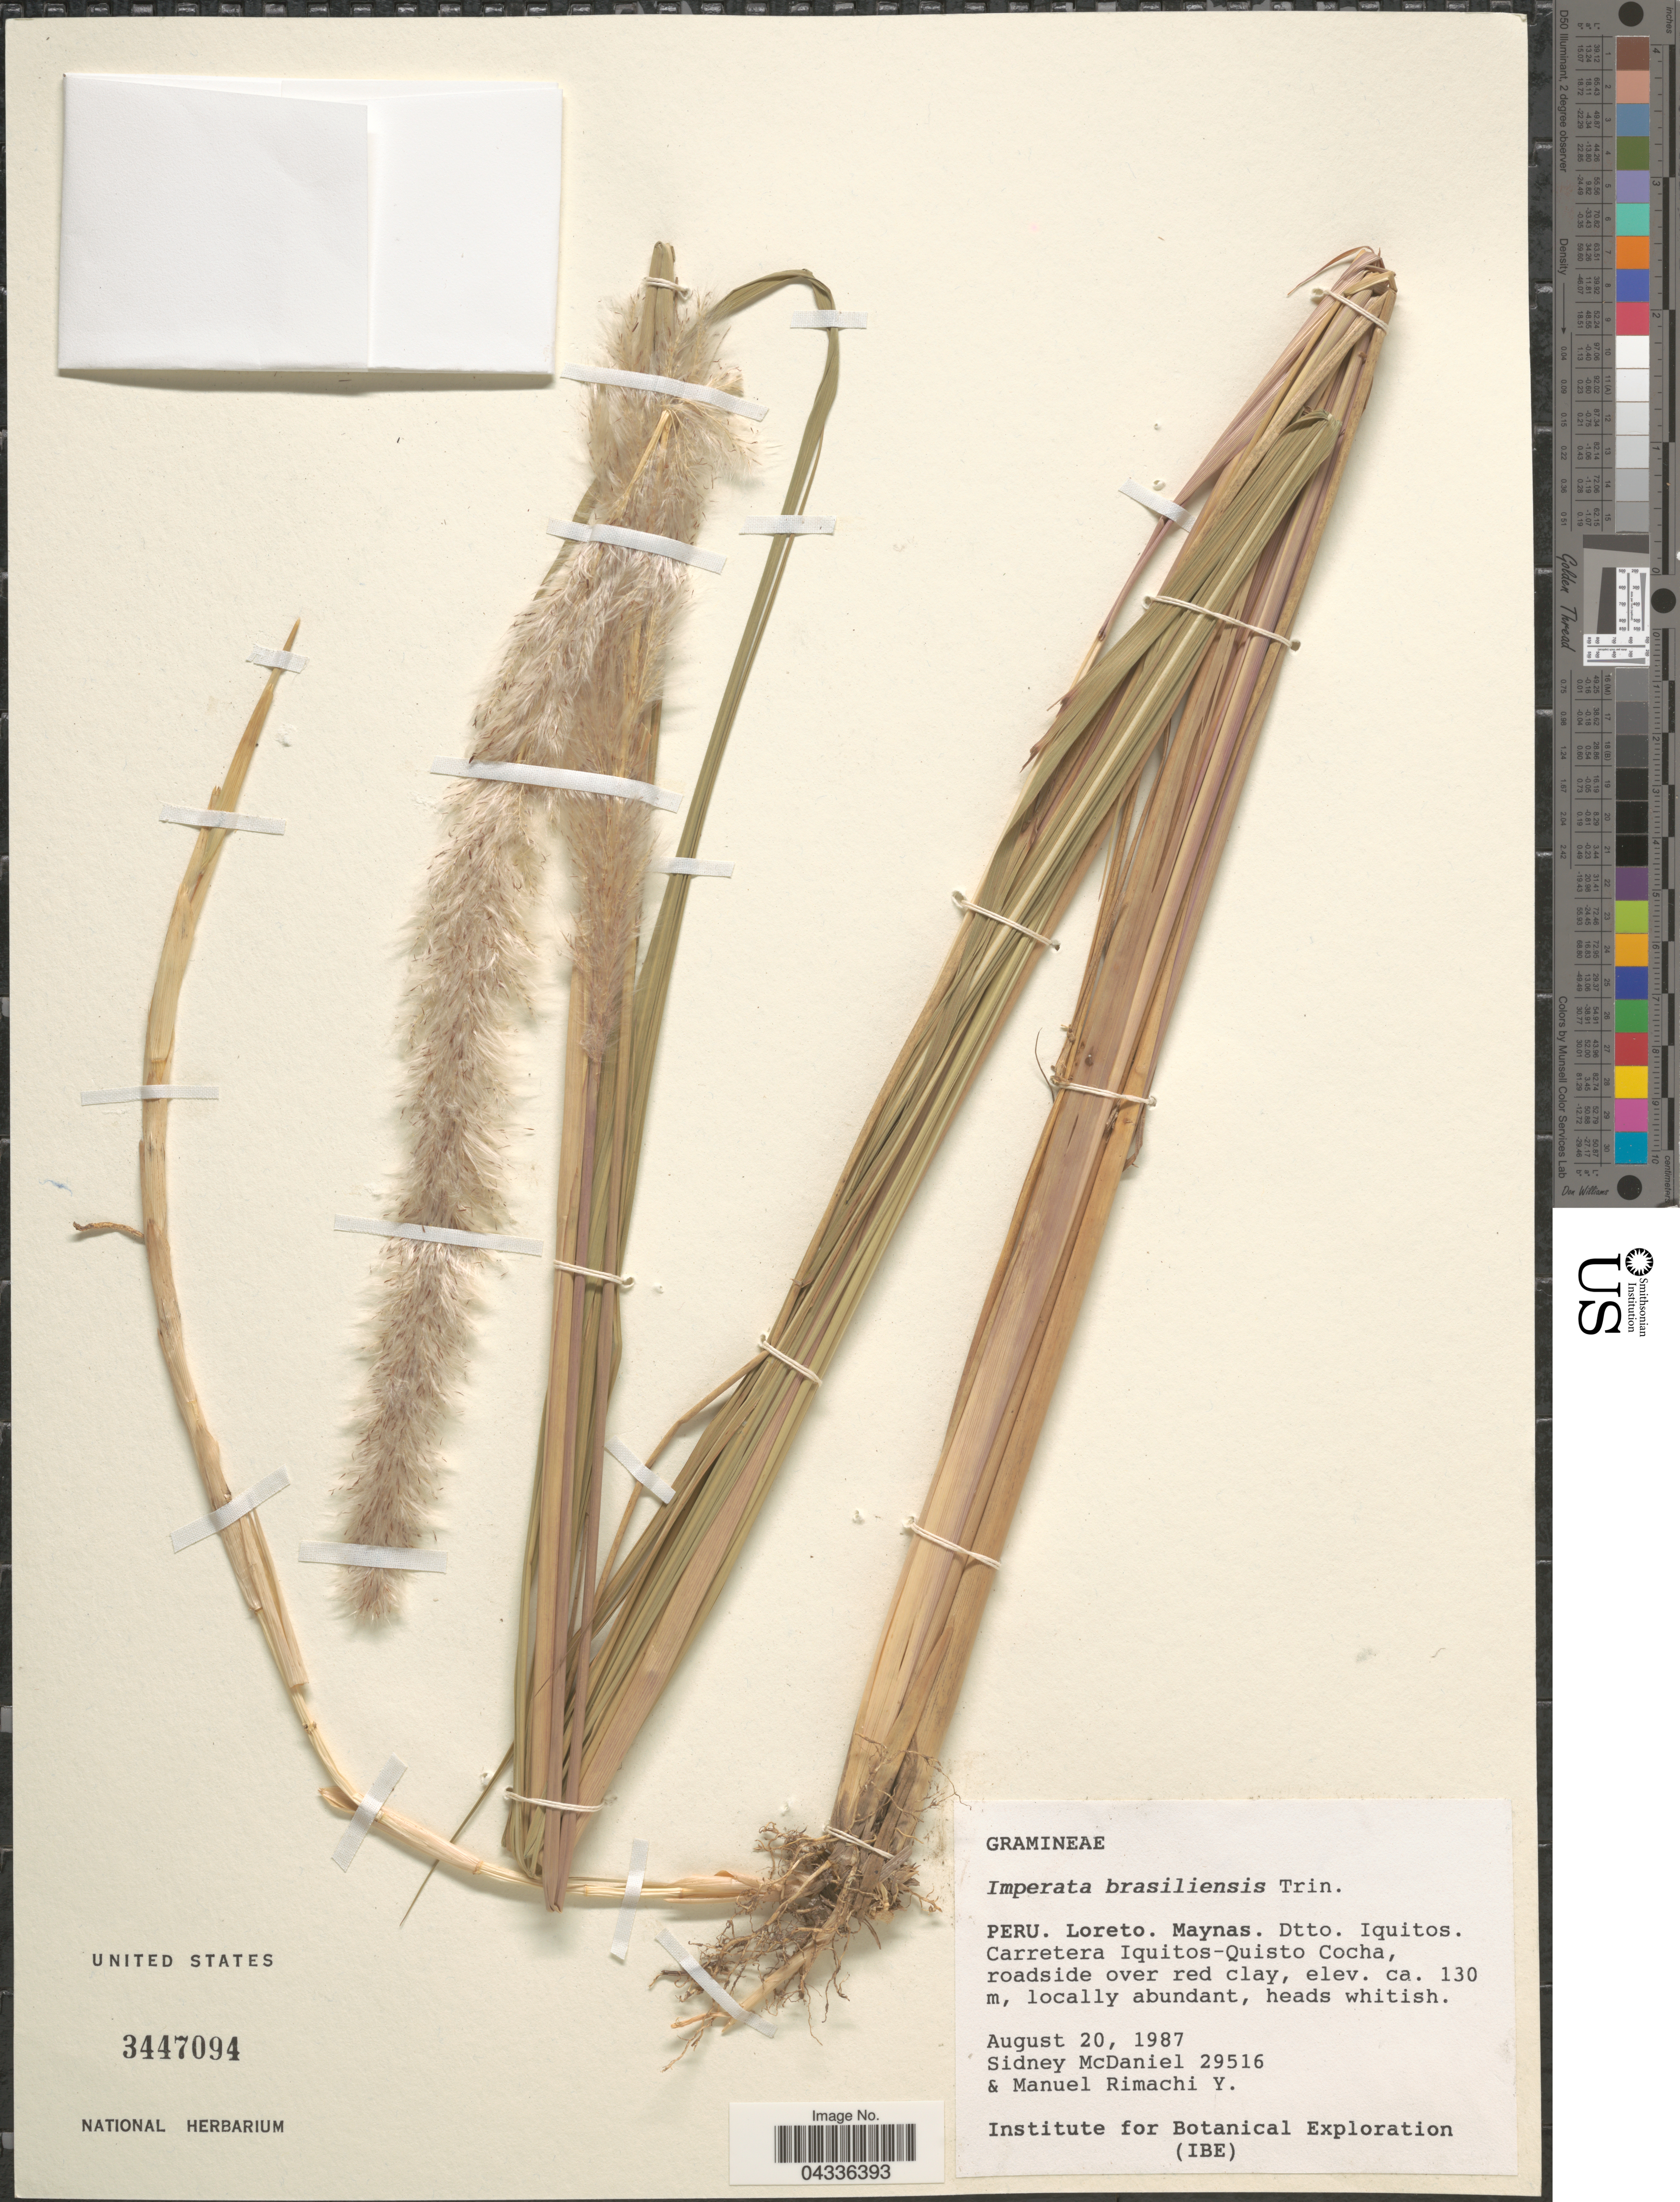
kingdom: Plantae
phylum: Tracheophyta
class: Liliopsida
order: Poales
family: Poaceae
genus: Imperata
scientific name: Imperata brasiliensis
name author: Trin.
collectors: S. McDaniel & M. Rimachi Y.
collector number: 29516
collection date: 1987-08-20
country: Peru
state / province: Loreto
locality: Maynas. Dtto. Iquitos. Carretera Iquitos-Quisto Cocha. Institute for Botanical Exploration (IBE).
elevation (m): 130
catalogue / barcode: US 3447094